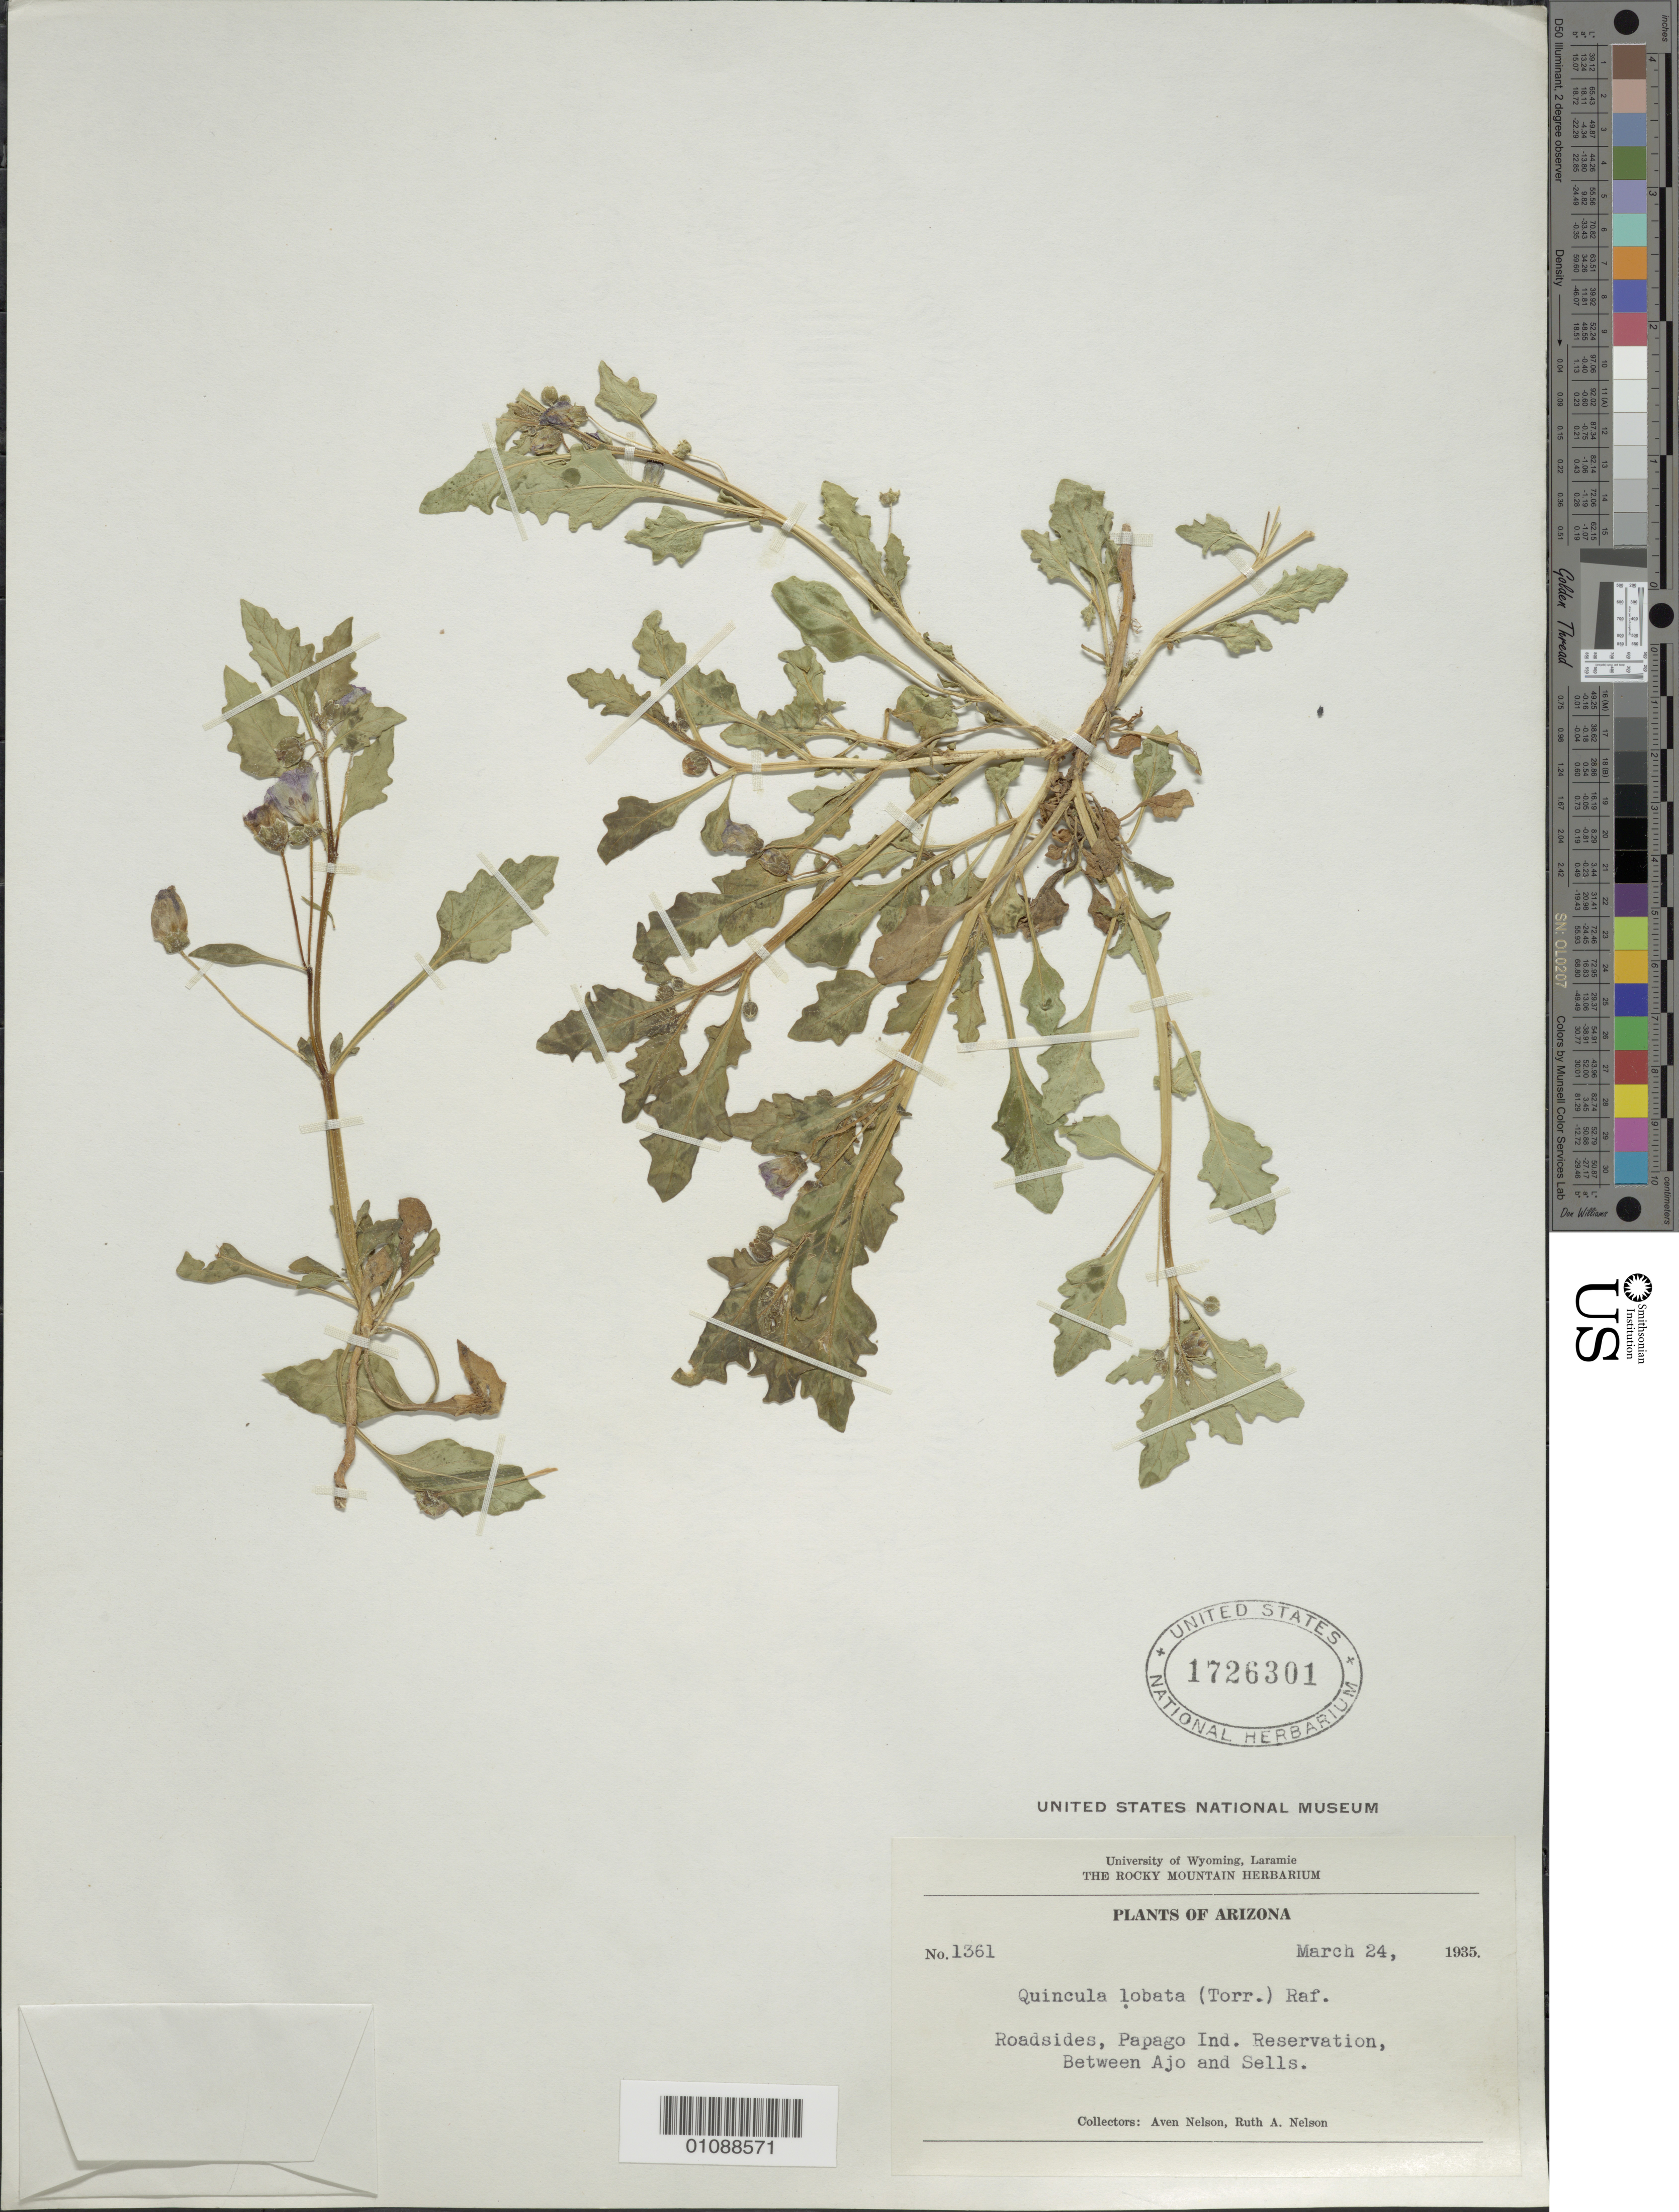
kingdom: Plantae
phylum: Tracheophyta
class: Magnoliopsida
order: Solanales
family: Solanaceae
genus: Quincula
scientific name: Quincula lobata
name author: (Torr.) Raf.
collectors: A. Nelson & R. A. Nelson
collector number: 1361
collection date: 1935-03-24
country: United States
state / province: Arizona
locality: Roadsides, Papago Ind. Reservation, Between Ajo and Sells.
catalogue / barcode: US 1726301